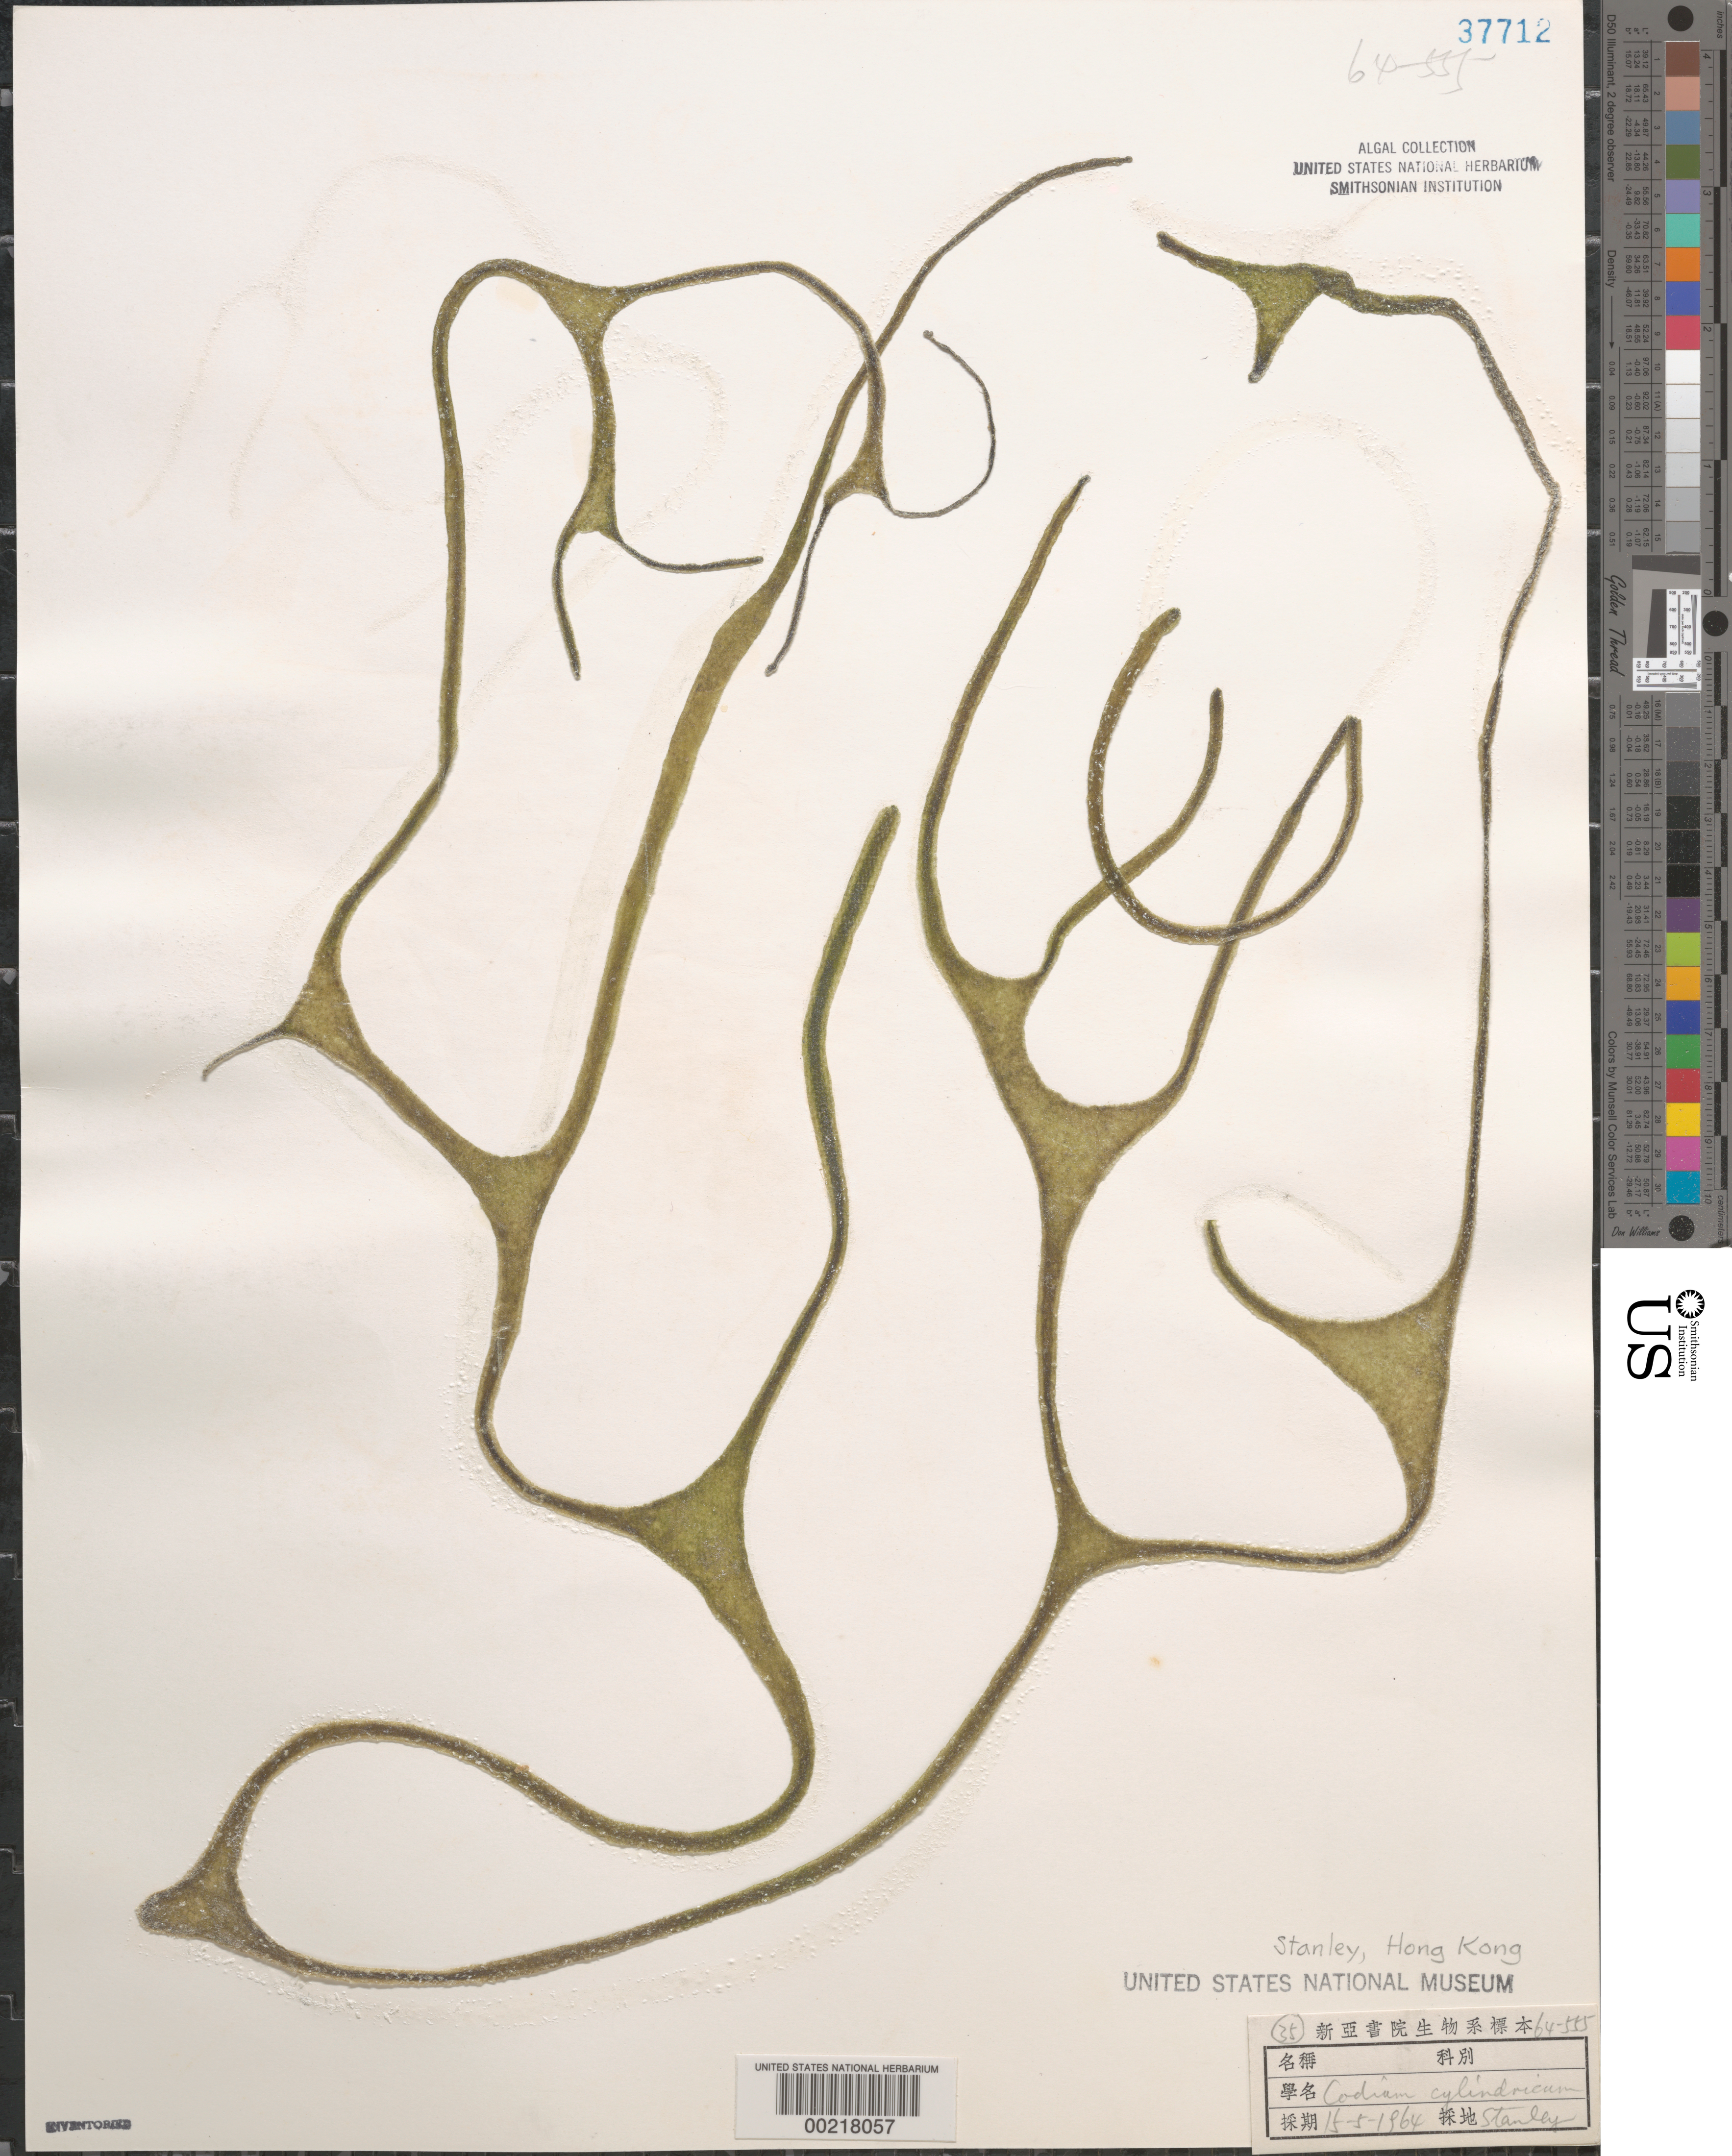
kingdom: Plantae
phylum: Chlorophyta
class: Ulvophyceae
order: Bryopsidales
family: Codiaceae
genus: Codium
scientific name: Codium cylindricum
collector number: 64-555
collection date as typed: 15 May 1964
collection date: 1964-05-15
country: China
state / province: Hong Kong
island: Hong Kong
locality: Stanley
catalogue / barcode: US 37712